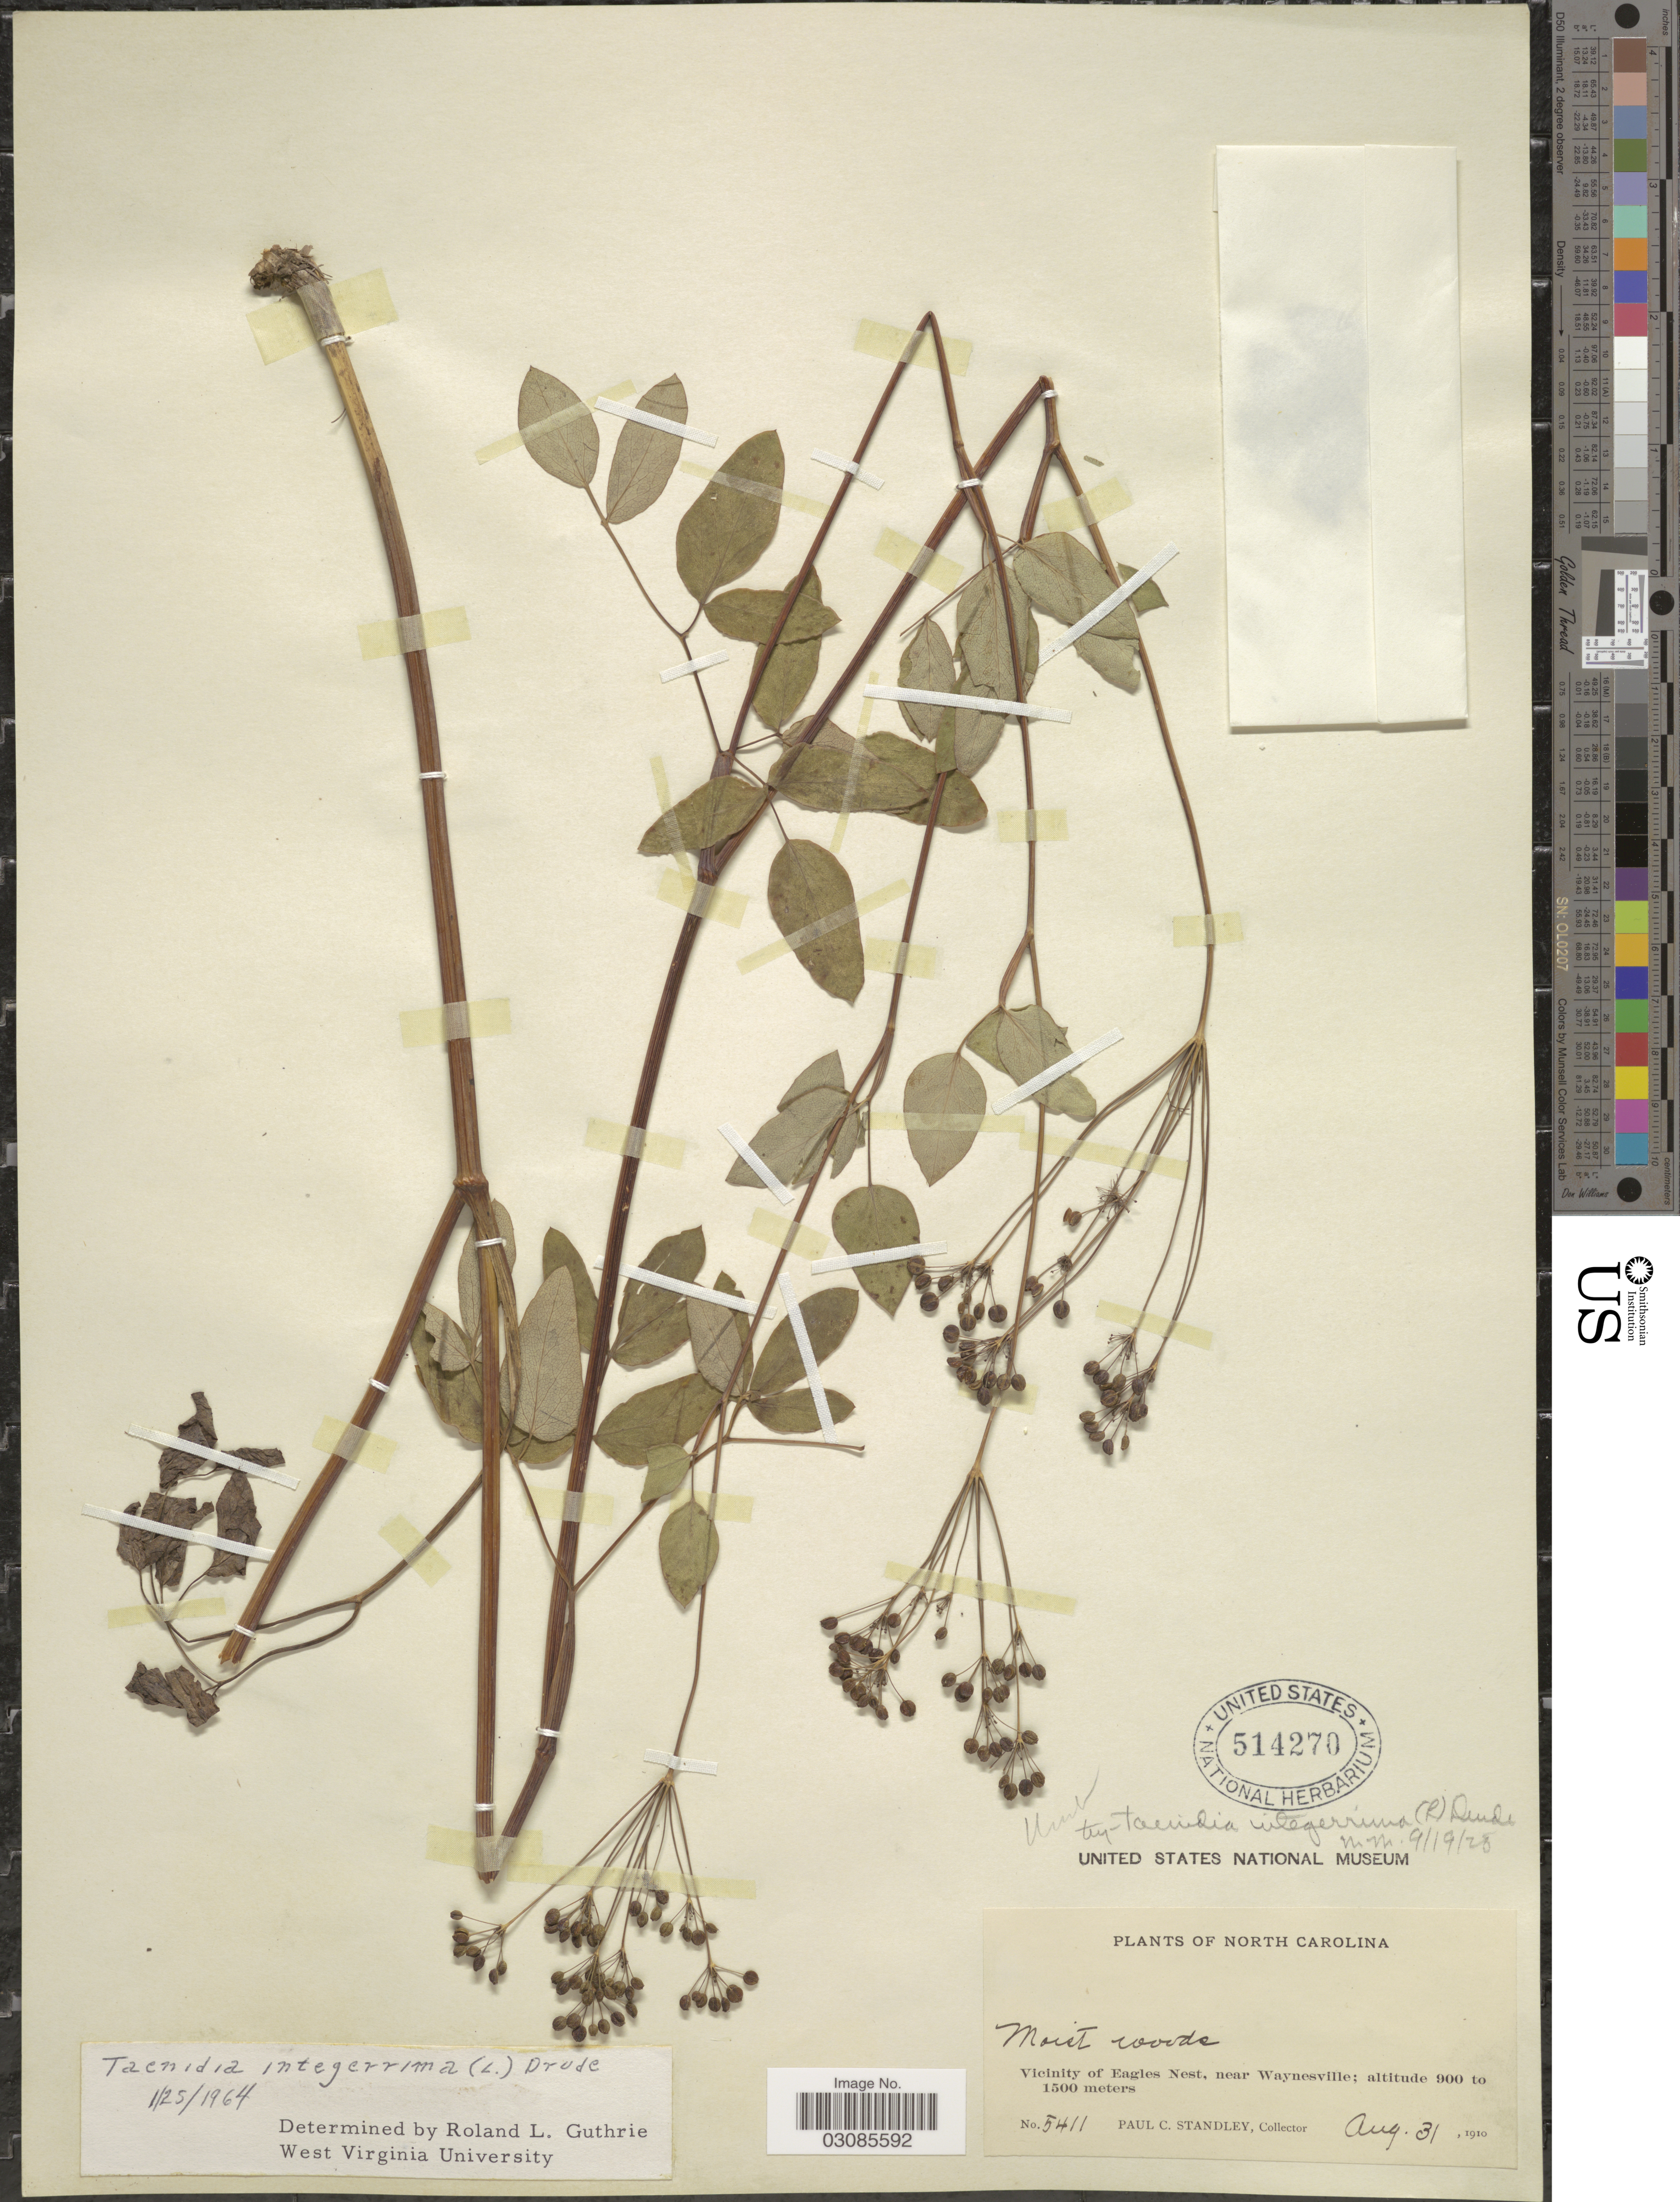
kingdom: Plantae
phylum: Tracheophyta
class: Magnoliopsida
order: Apiales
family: Apiaceae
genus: Taenidia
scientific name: Taenidia integerrima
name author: (L.) Drude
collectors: P. C. Standley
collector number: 5411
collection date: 1910-08-31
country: United States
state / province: North Carolina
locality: Vicinity of Eagles Nest, near Waynesville.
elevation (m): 900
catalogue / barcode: US 514270